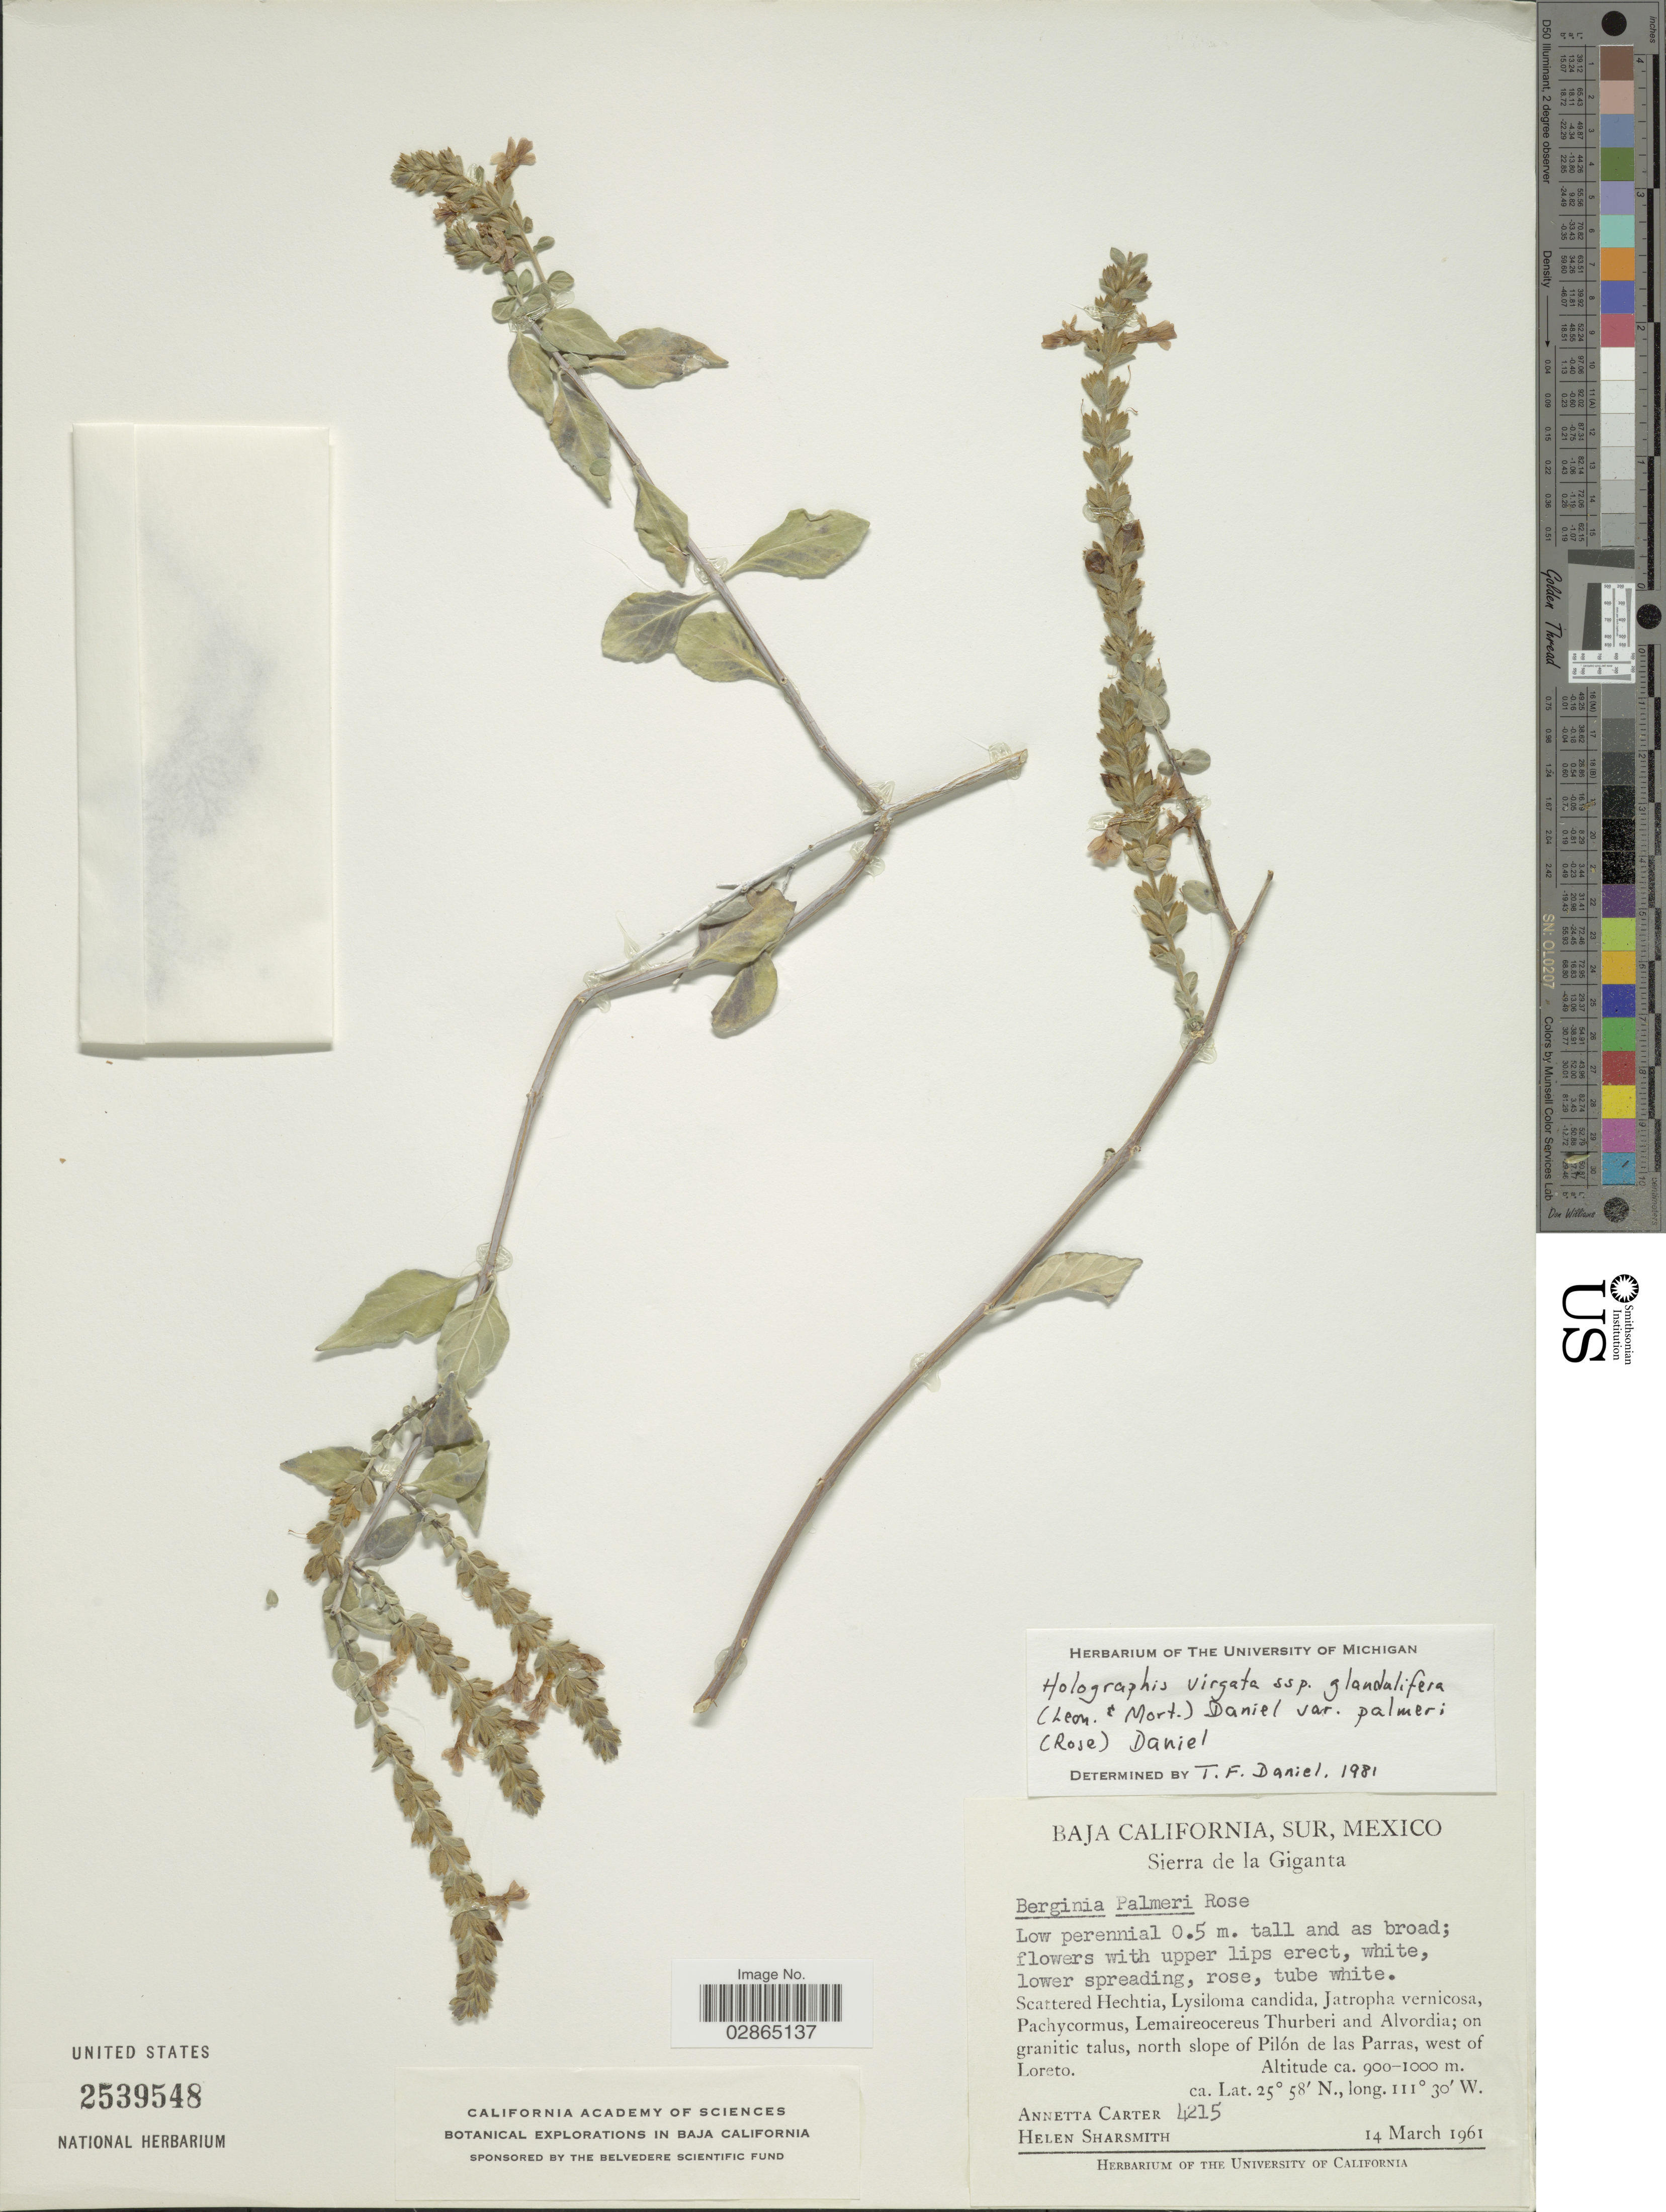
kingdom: Plantae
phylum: Tracheophyta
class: Magnoliopsida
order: Lamiales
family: Acanthaceae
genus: Holographis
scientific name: Holographis virgata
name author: (Harv. ex Benth.) T.F. Daniel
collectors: A. Carter & H. Sharsmith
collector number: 4215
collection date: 1961-03-14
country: Mexico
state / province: Baja California Sur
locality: Sierra de la Giganta. North slope of Pilón de las Parras, west of Loreto.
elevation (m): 900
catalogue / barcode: US 2539548